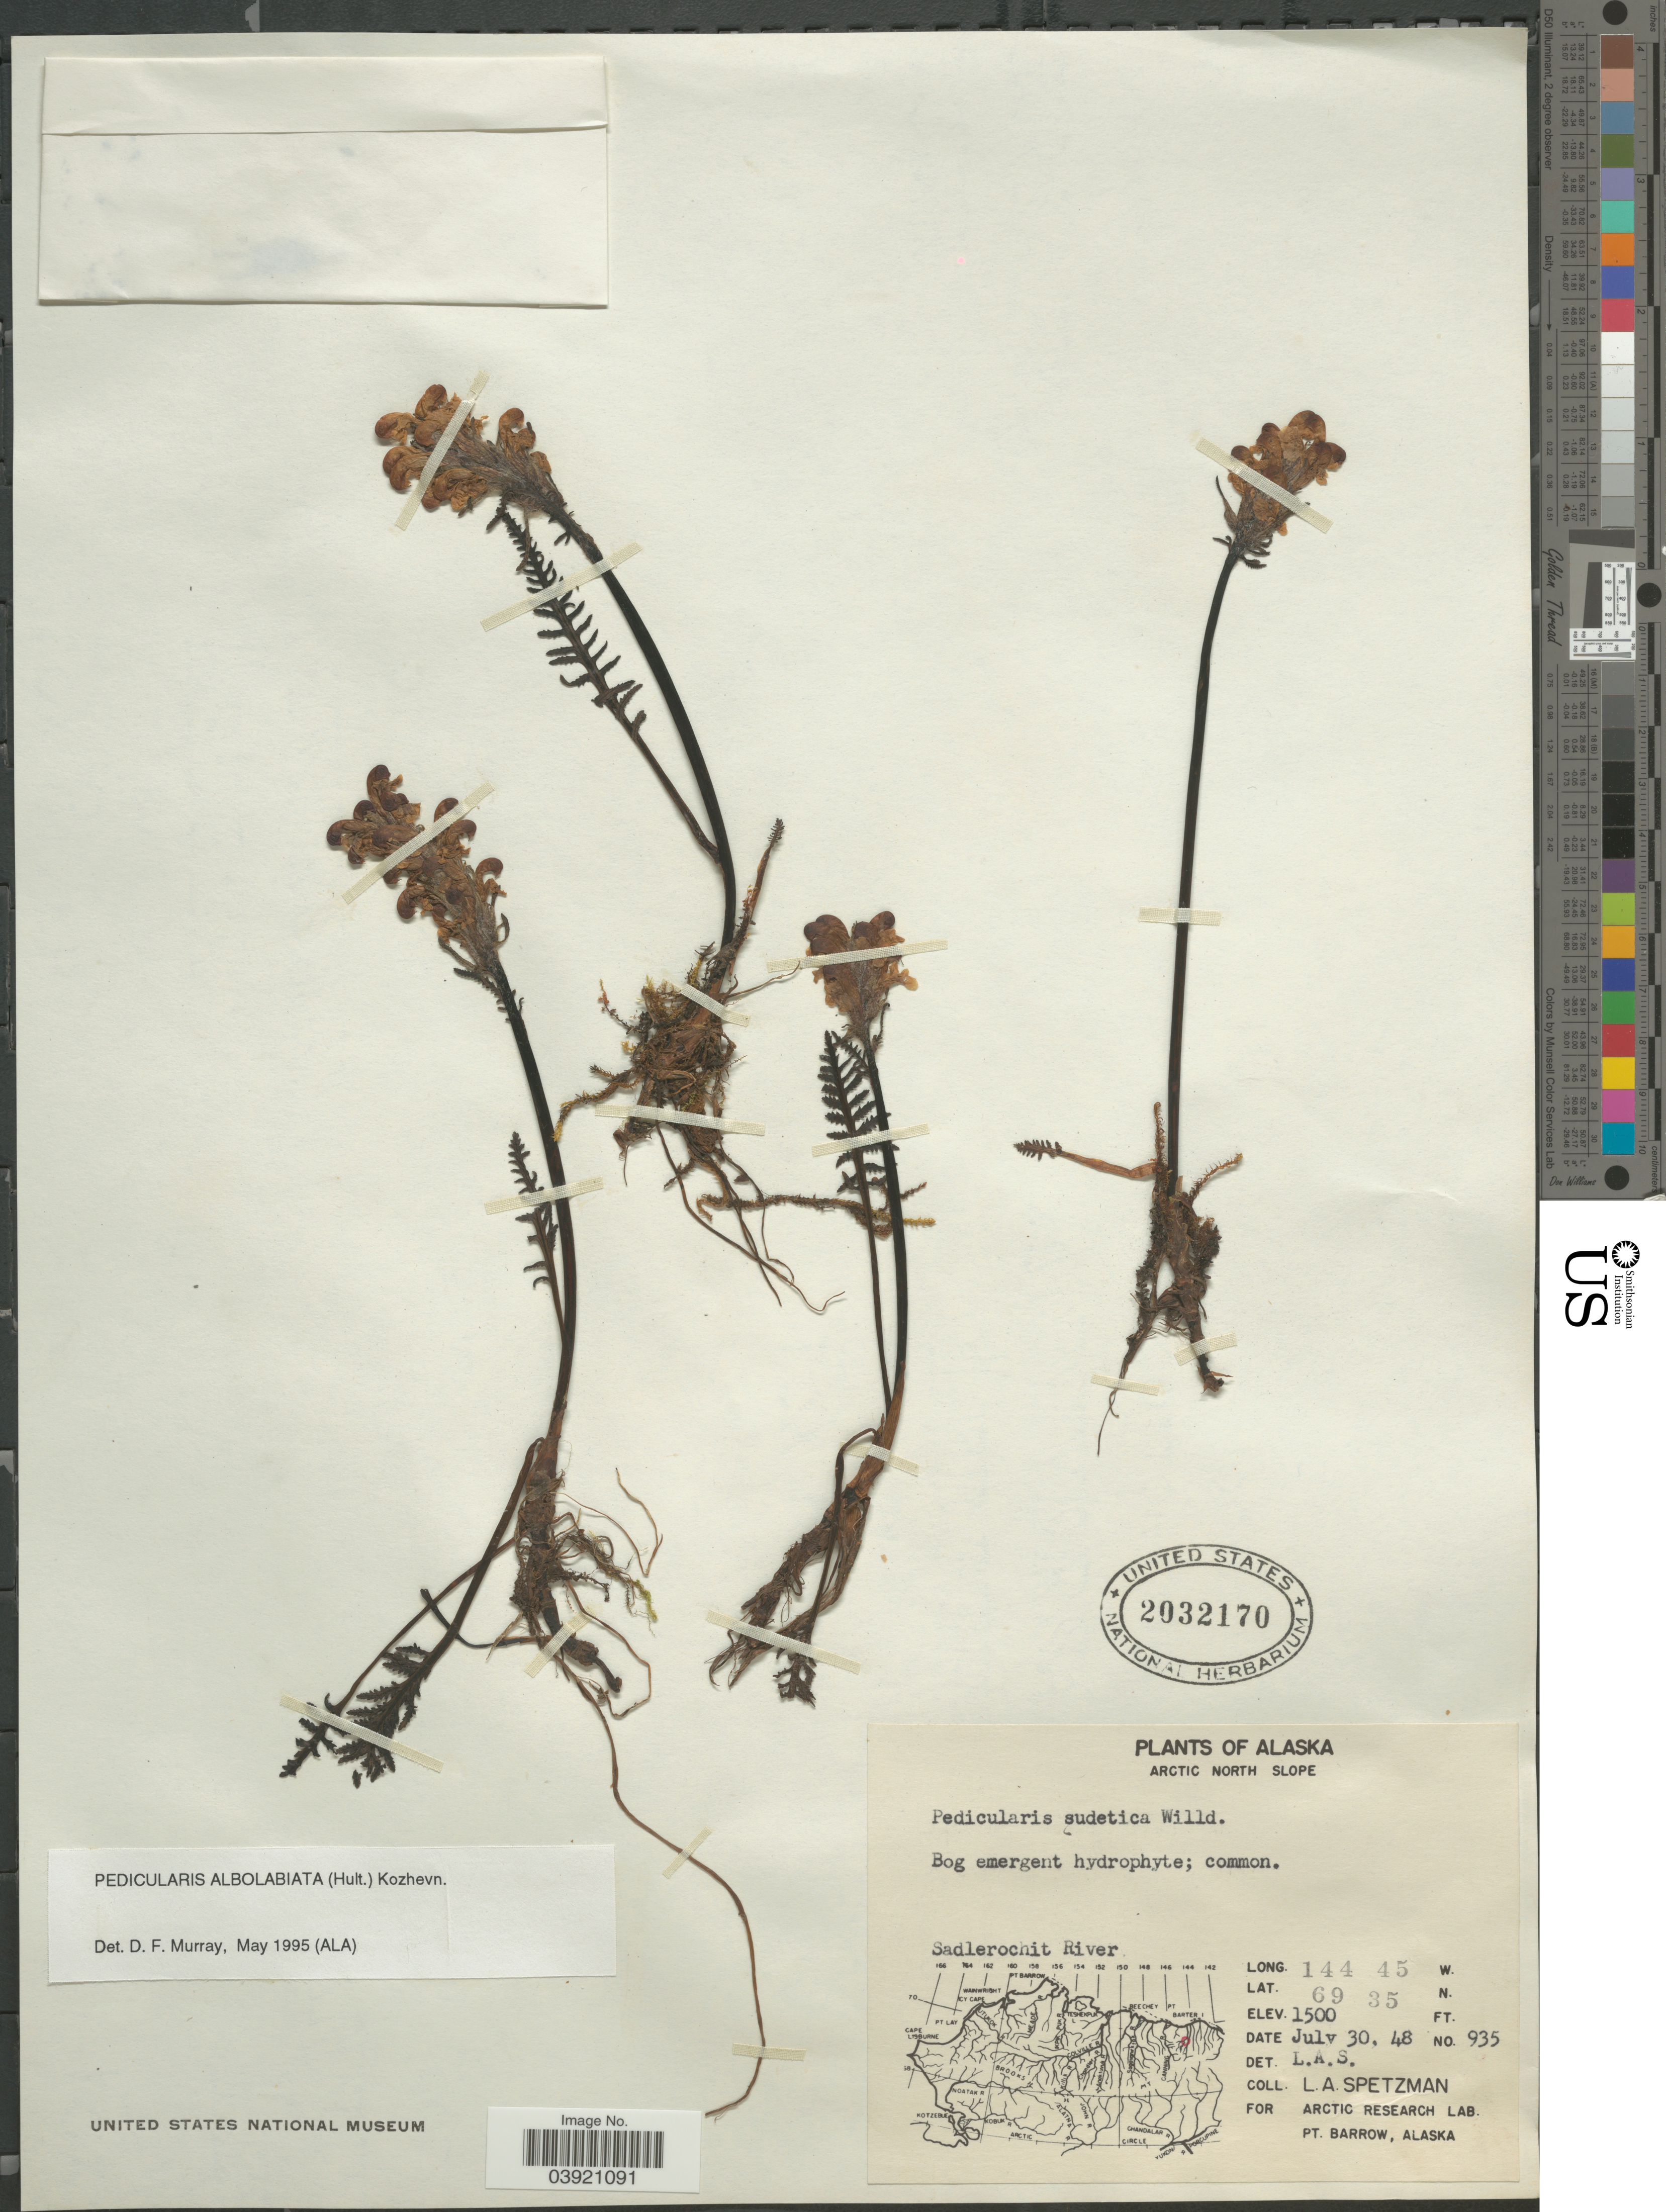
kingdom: Plantae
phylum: Tracheophyta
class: Magnoliopsida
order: Lamiales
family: Orobanchaceae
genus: Pedicularis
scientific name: Pedicularis albolabiata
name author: (Hultén) Kozhevn.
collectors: L. Spetzman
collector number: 935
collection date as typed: Transcribed d/m/y: 30/7/48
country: United States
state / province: Alaska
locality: Arctic North Slope. Sadlerochit River.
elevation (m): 457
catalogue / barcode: US 2032170